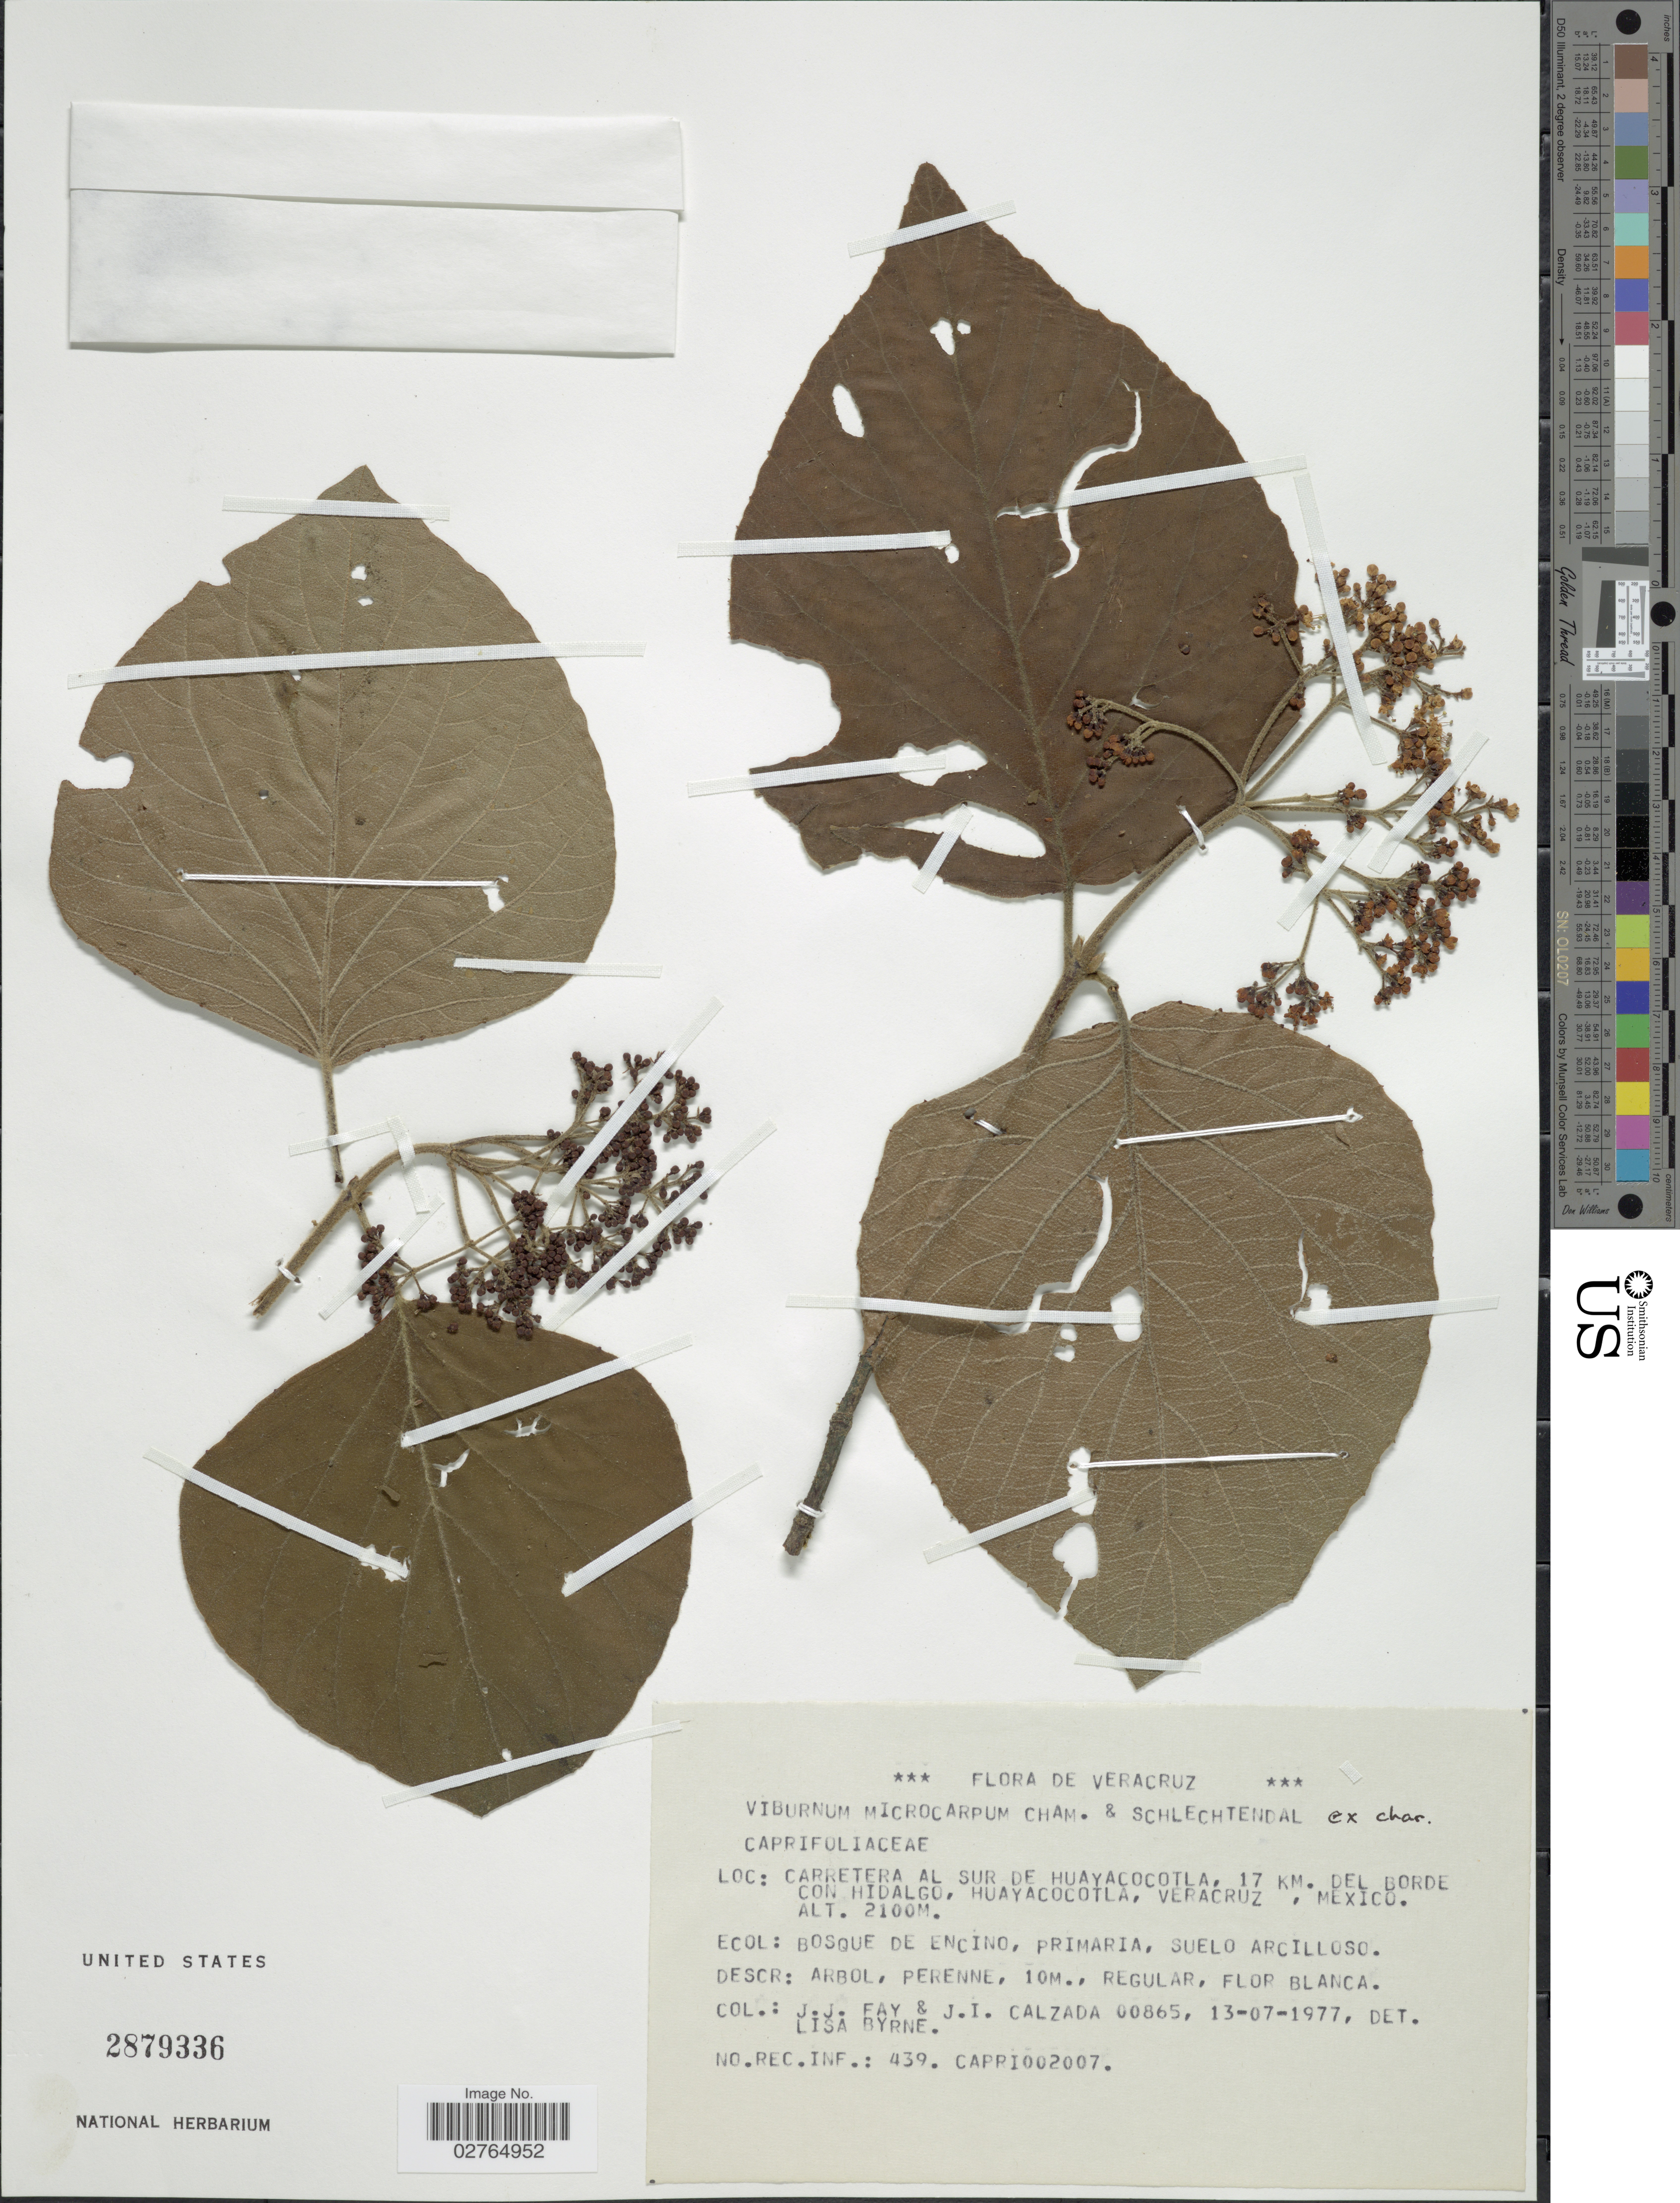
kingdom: Plantae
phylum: Tracheophyta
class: Magnoliopsida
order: Dipsacales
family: Viburnaceae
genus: Viburnum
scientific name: Viburnum microcarpum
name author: Schltdl. & Cham.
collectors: J. Fay & J. I. Calzada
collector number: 00865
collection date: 1977-07-13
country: Mexico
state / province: Veracruz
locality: Carretera al sur de Huayacocotla, 17 Km. del borde con Hidalgo, Huayacocotla, Veracruz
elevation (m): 2100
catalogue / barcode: US 2879336